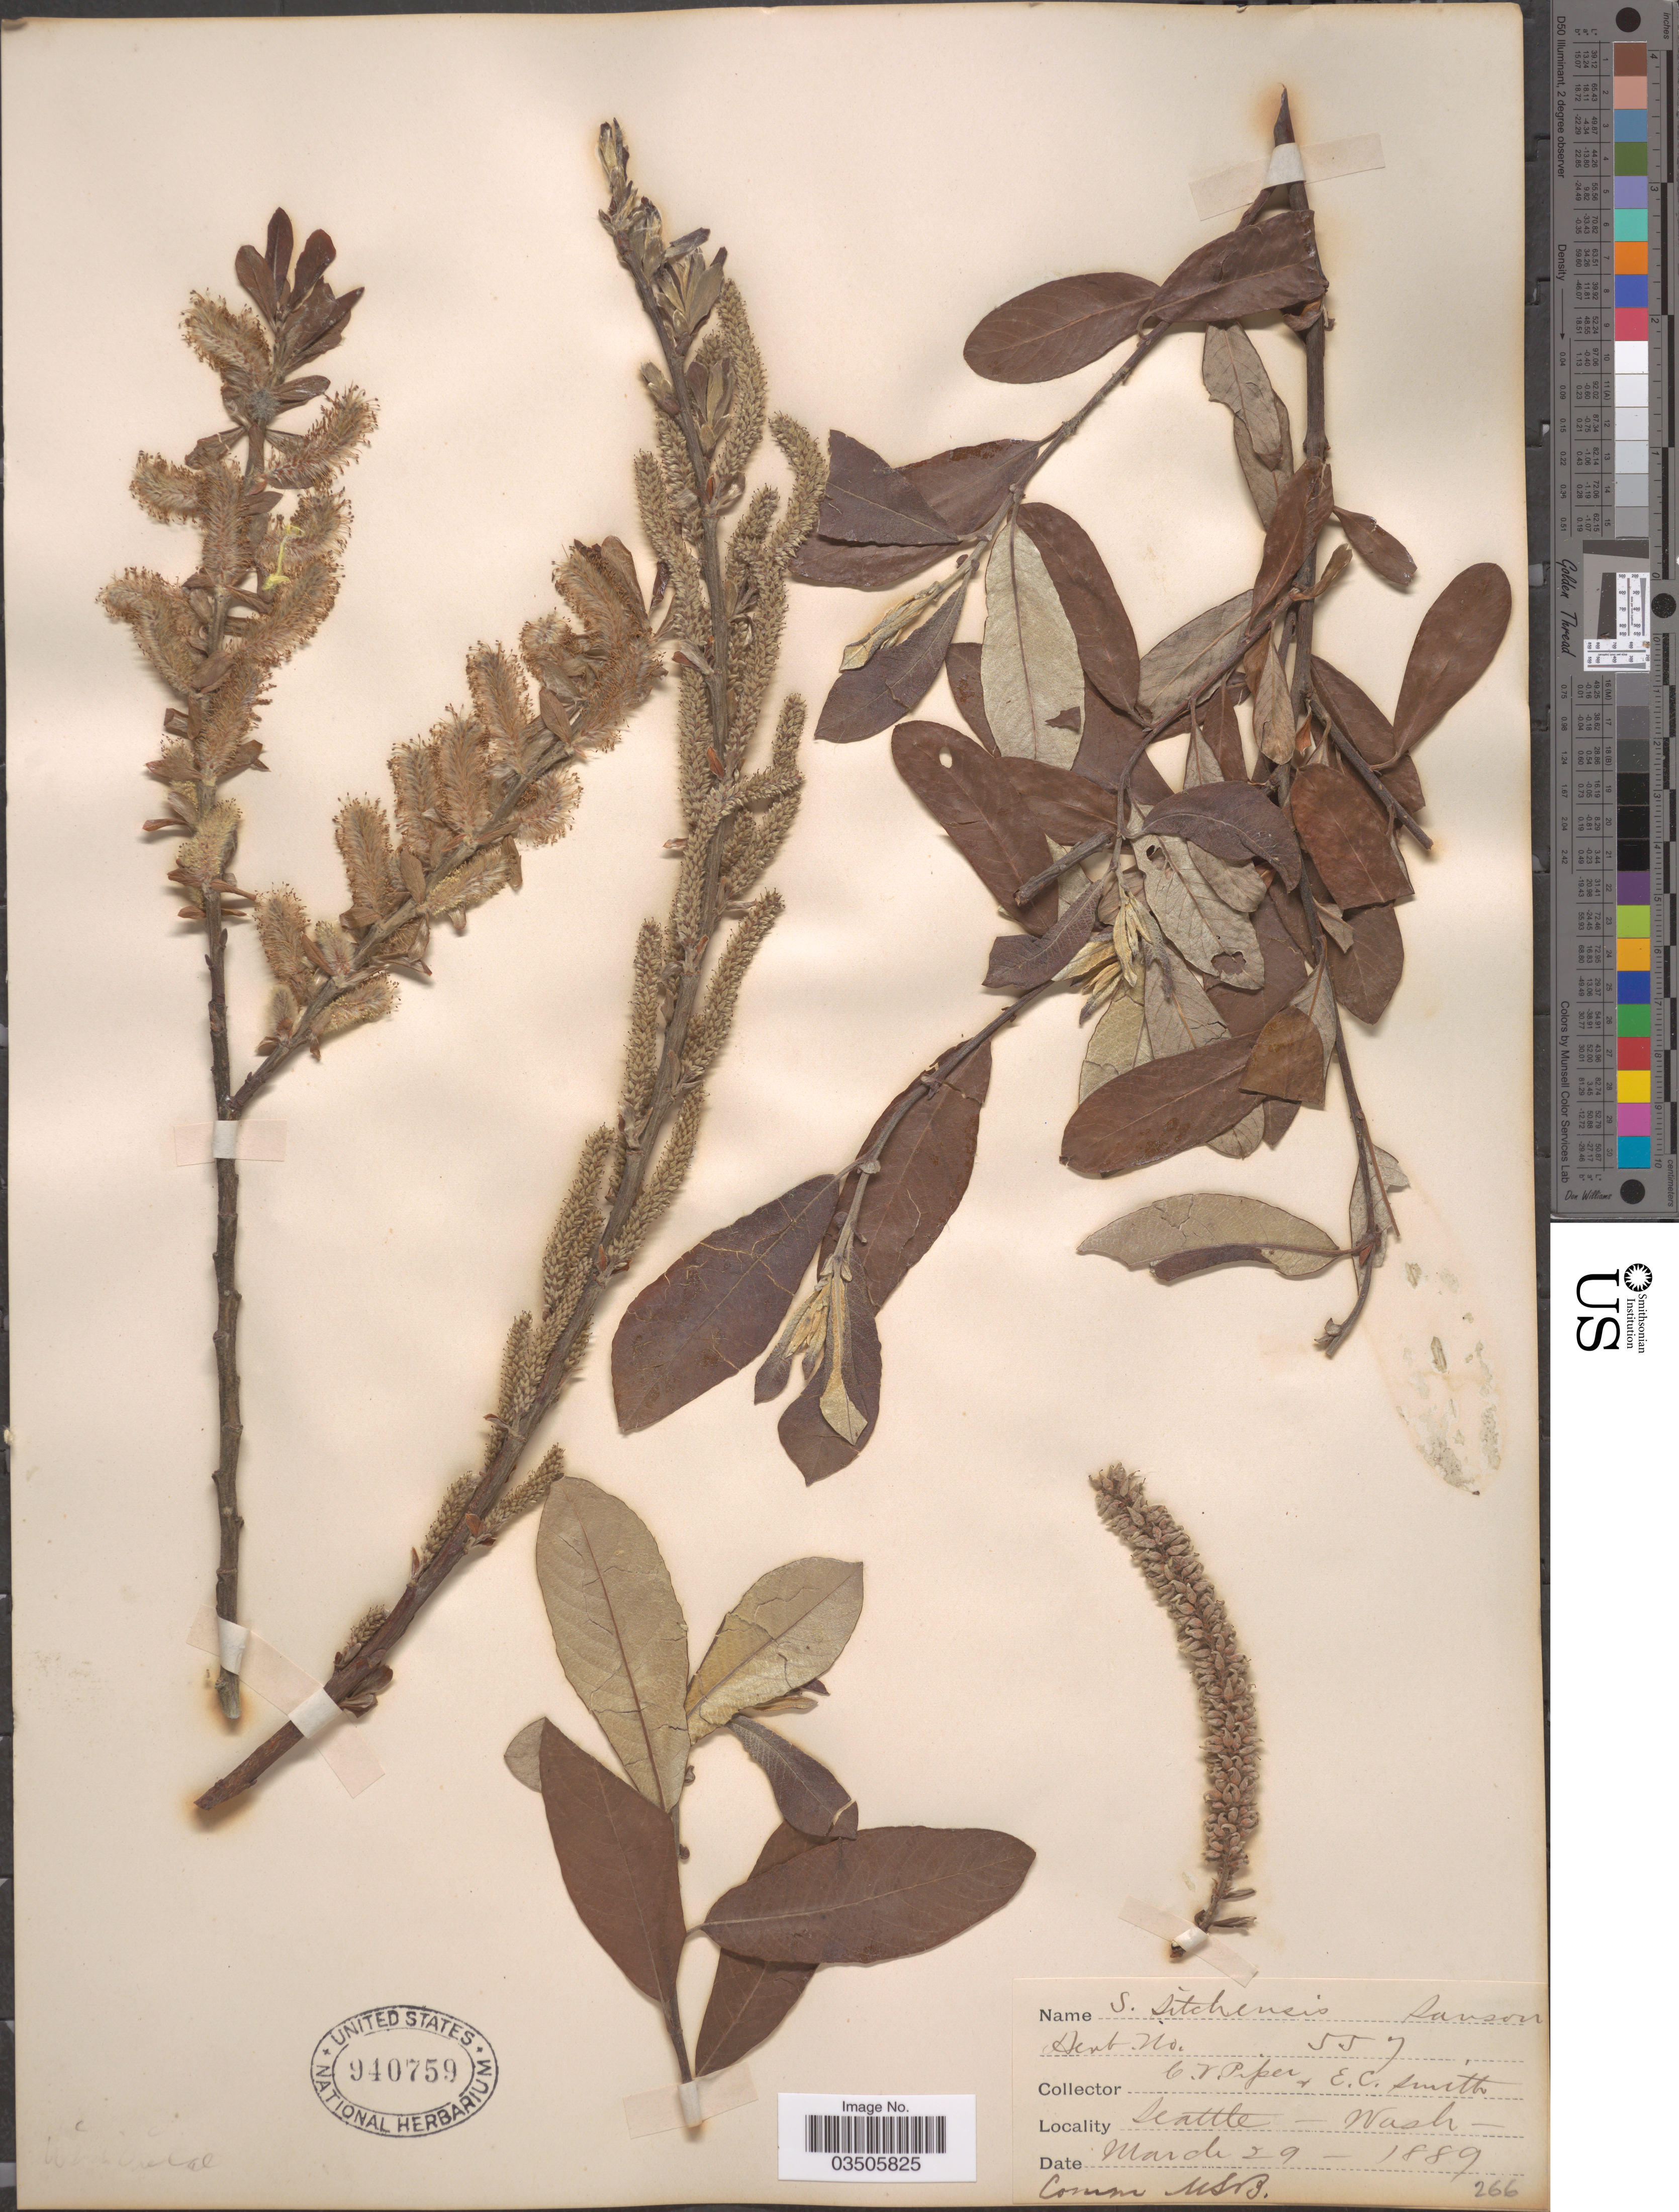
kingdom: Plantae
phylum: Tracheophyta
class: Magnoliopsida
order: Malpighiales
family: Salicaceae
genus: Salix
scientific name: Salix sitchensis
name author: Sanson ex Bong.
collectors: C. V. Piper & E. Smith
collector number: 577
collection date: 1889-03-29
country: United States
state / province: Washington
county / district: King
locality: Seattle.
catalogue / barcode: US 940759